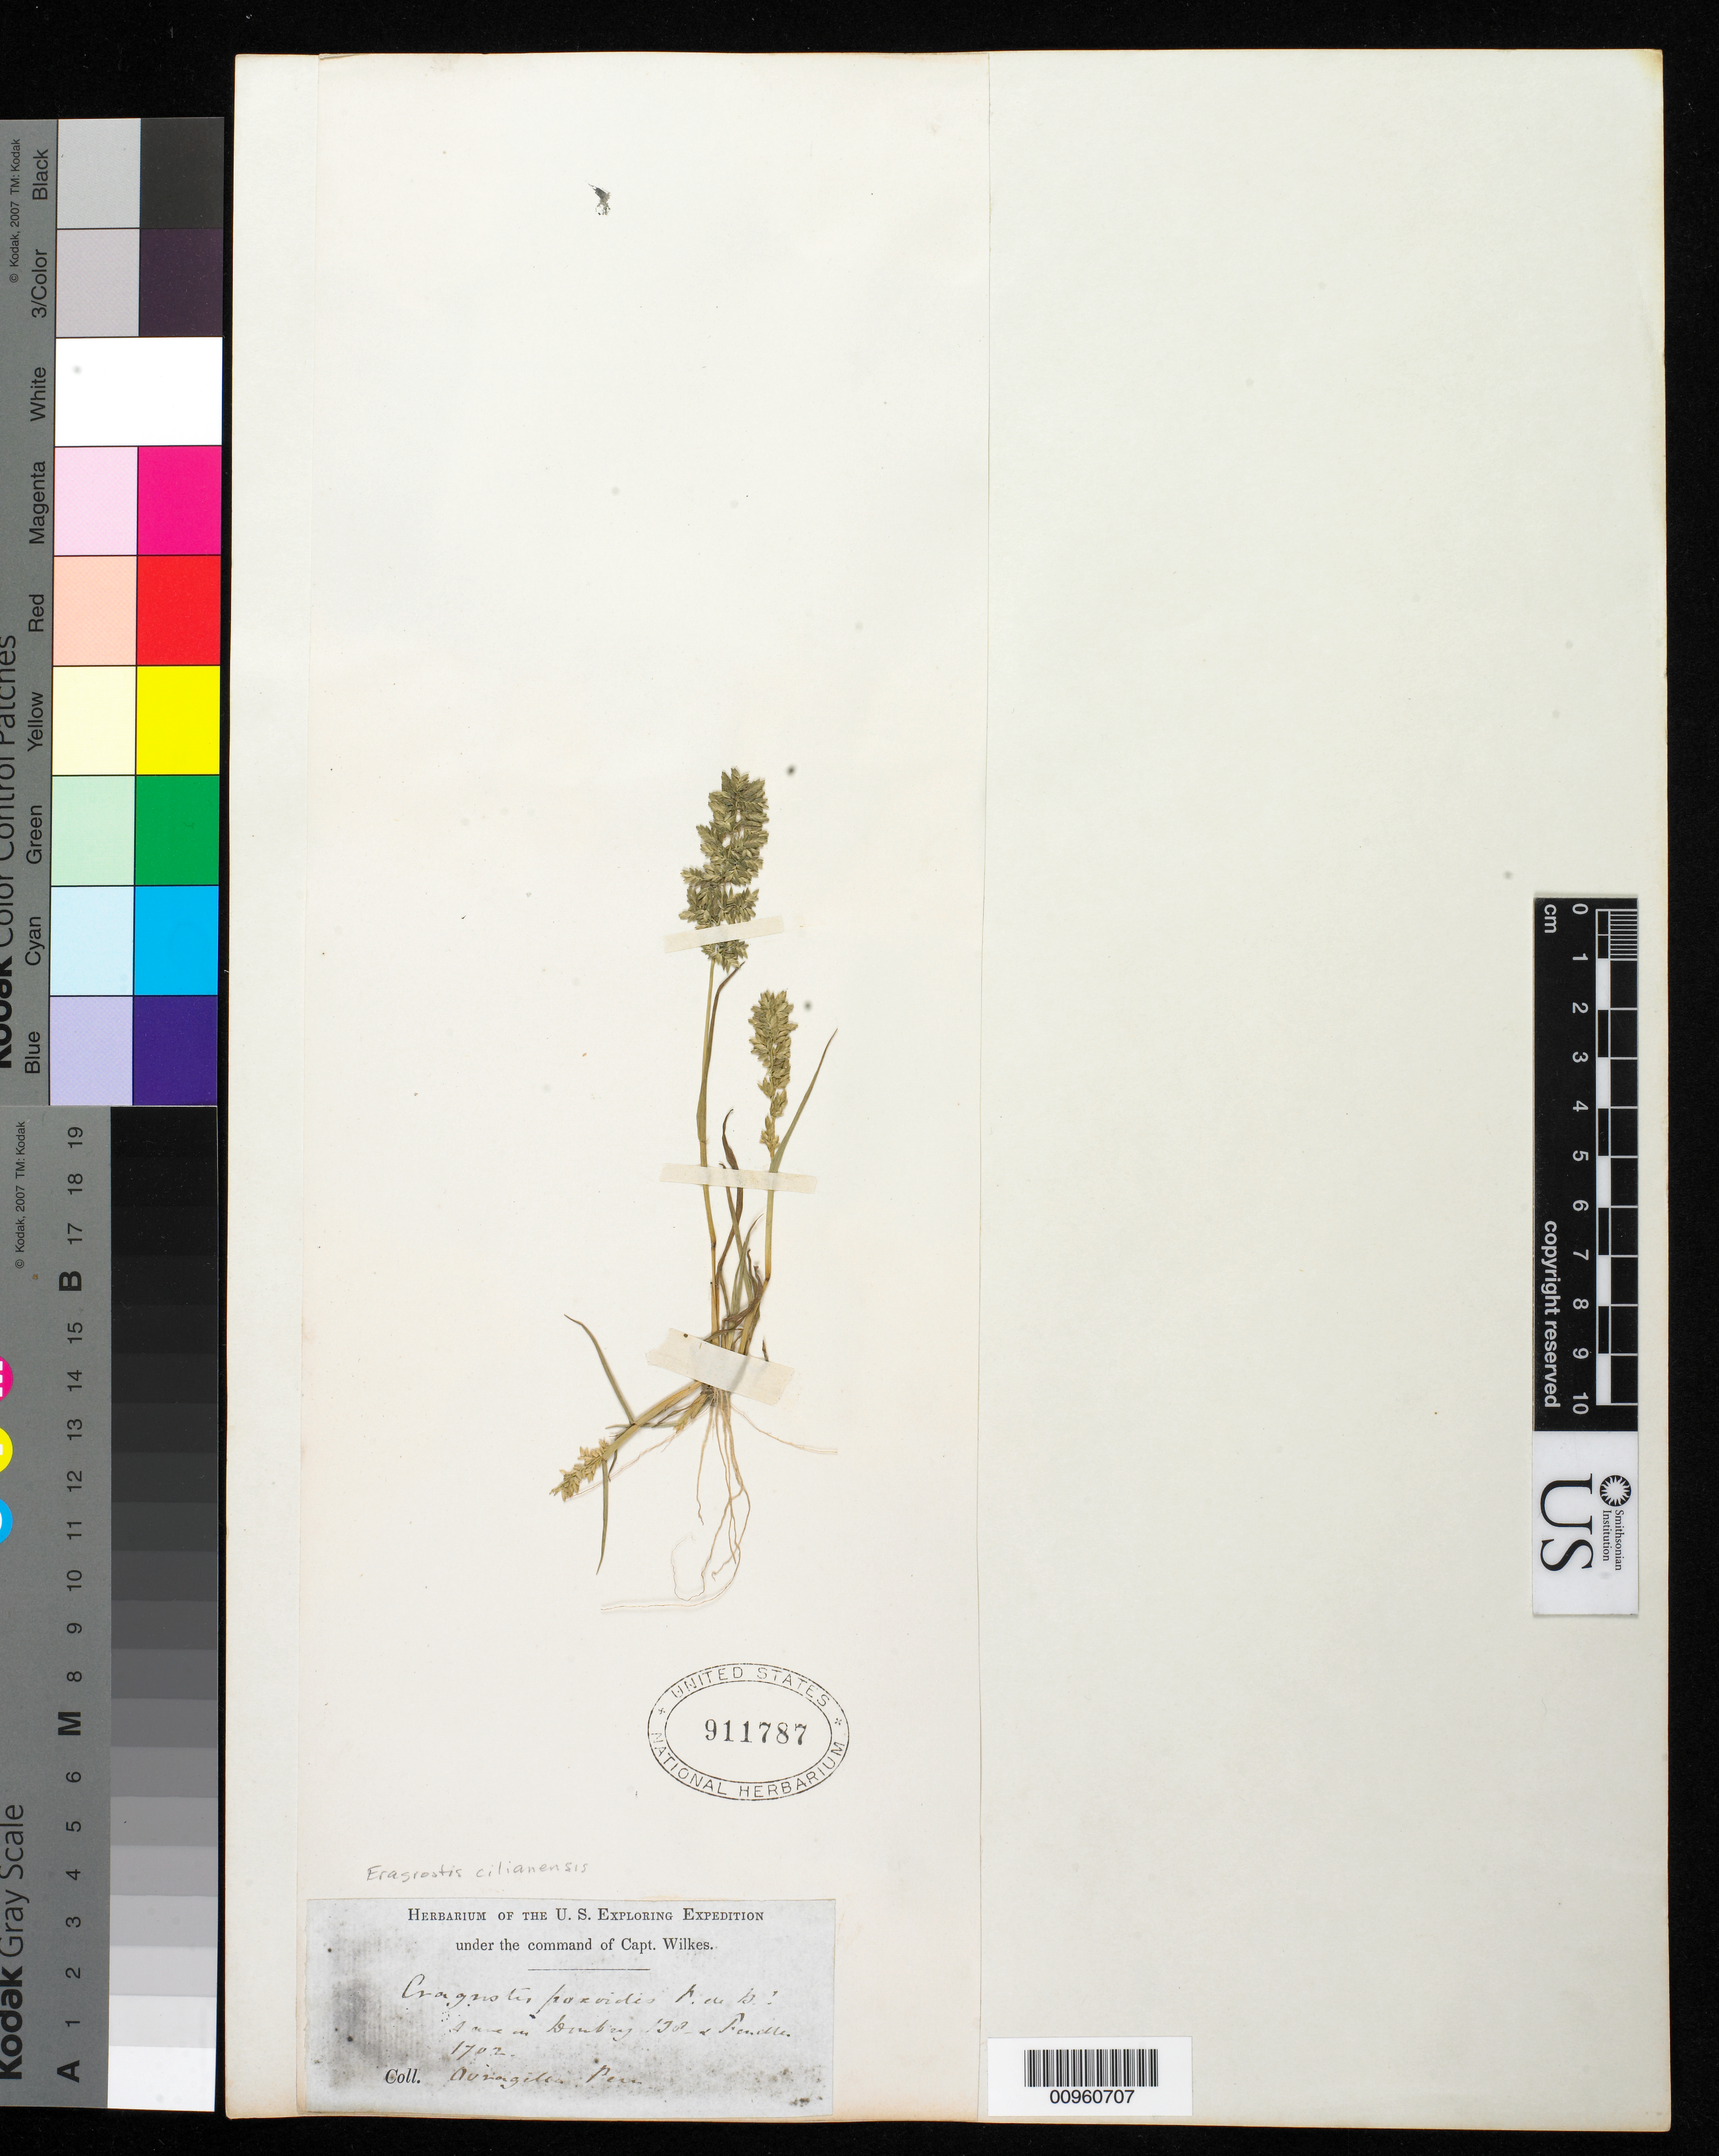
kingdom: Plantae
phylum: Tracheophyta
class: Liliopsida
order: Poales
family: Poaceae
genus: Eragrostis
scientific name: Eragrostis cilianensis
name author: (Bellardi) Vignolo ex Janch.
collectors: Wilkes Explor. Exped.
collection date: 1838/1842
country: Peru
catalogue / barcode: US 911787